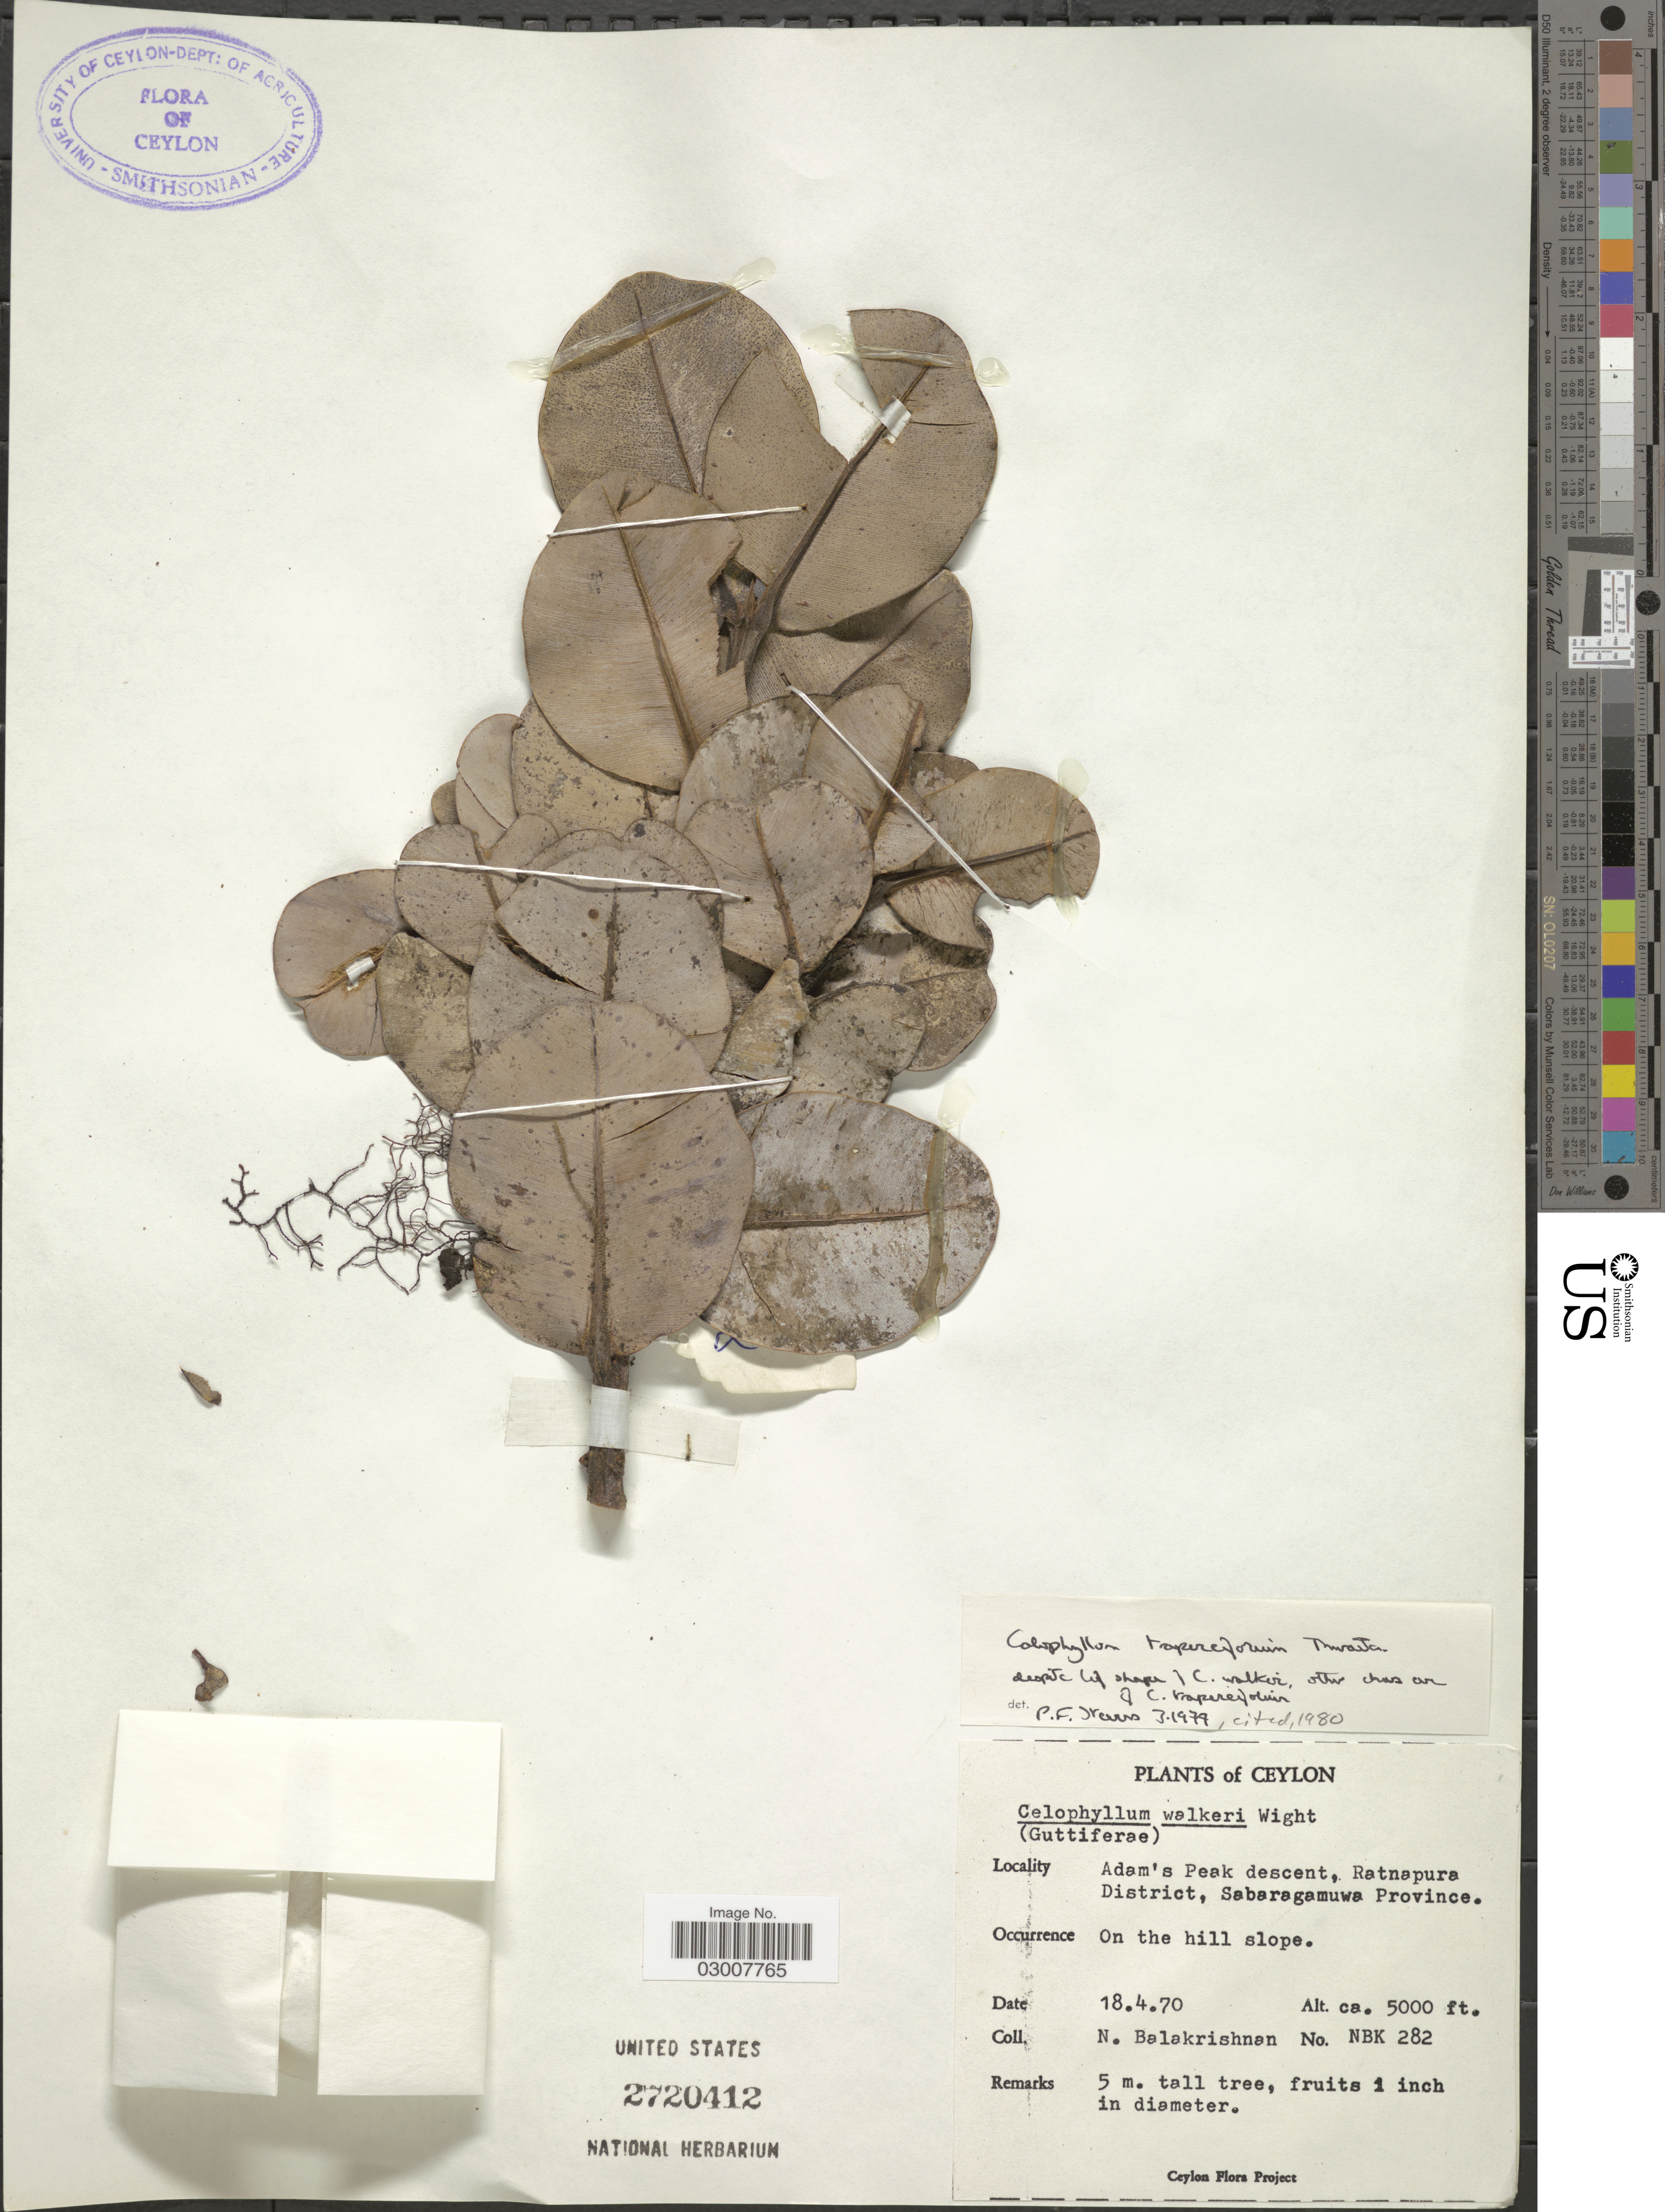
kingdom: Plantae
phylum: Tracheophyta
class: Magnoliopsida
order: Malpighiales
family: Calophyllaceae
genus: Calophyllum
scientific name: Calophyllum trapezifolium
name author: Thwaites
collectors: N. Balakrishnan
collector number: NBK282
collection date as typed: Transcribed d/m/y: 18/4/70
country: Sri Lanka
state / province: Sabaragamuwa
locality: Ceylon. Adam's Peak descent, Ratnapura District.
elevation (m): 1524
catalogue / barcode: US 2720412